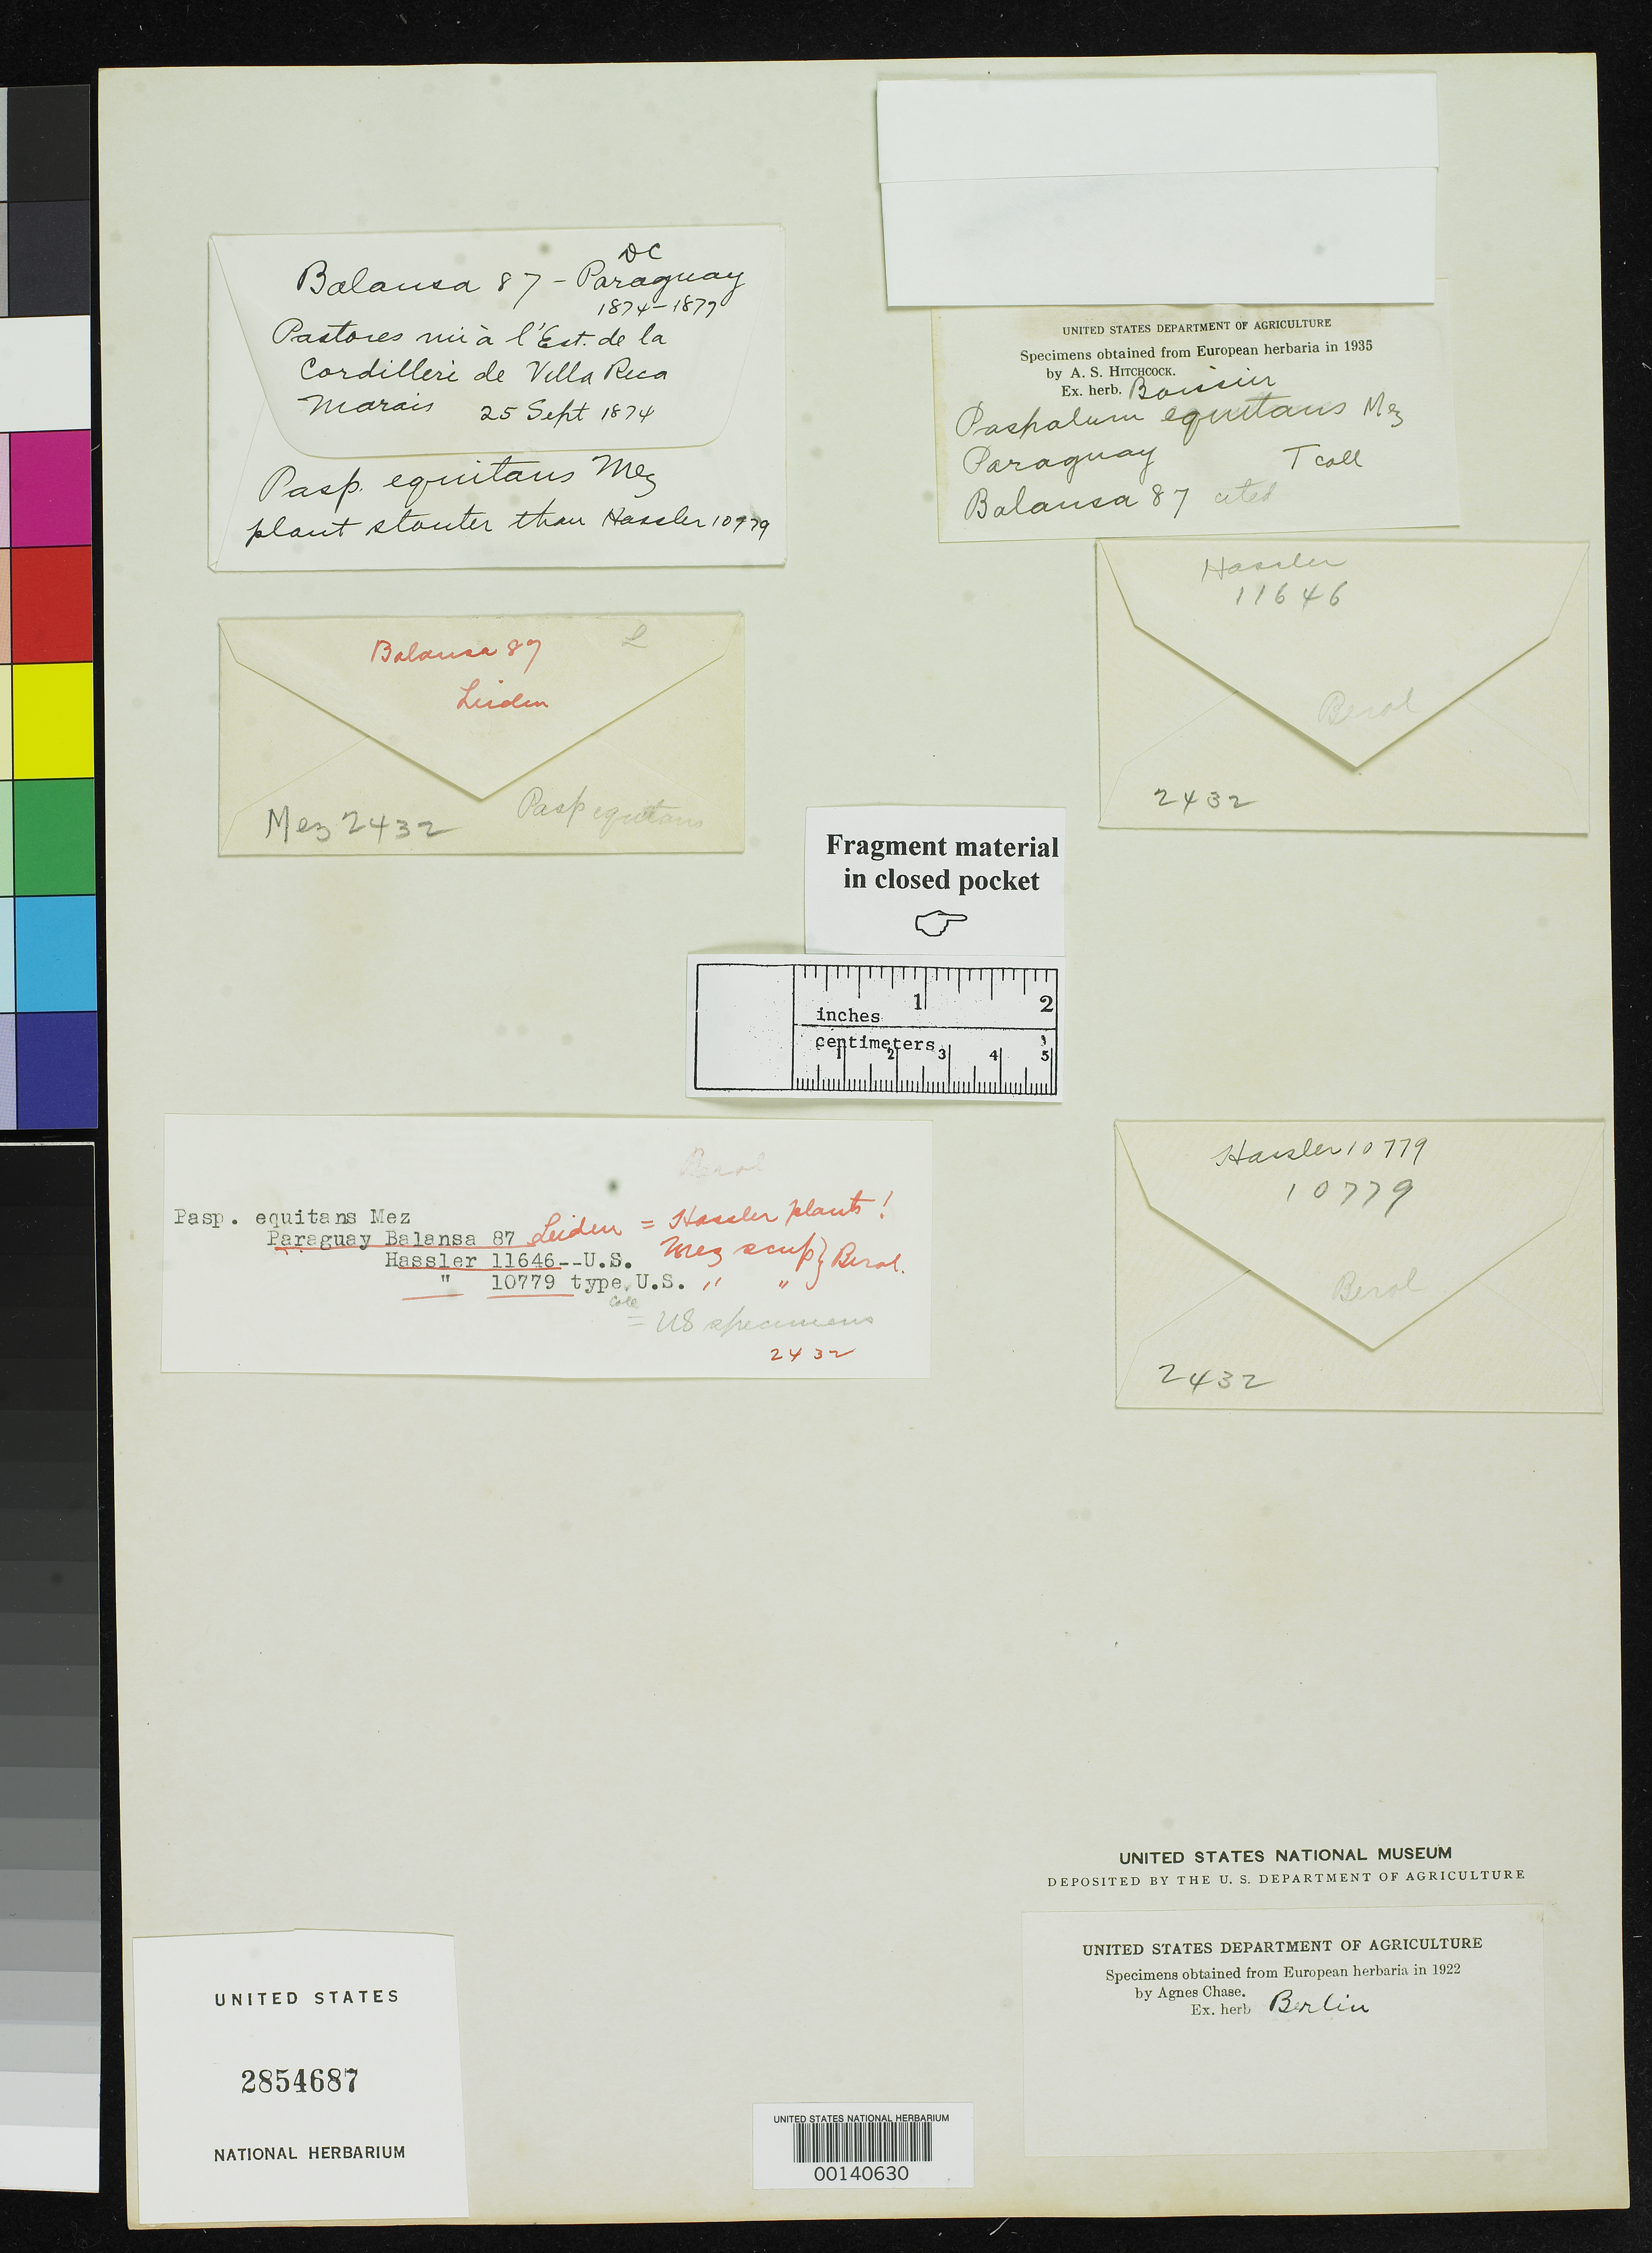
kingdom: Plantae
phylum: Tracheophyta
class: Liliopsida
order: Poales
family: Poaceae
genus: Paspalum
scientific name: Paspalum equitans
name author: Mez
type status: Type Fragment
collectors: E. Hassler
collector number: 11646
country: Paraguay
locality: Apa.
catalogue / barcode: US 2854687-2